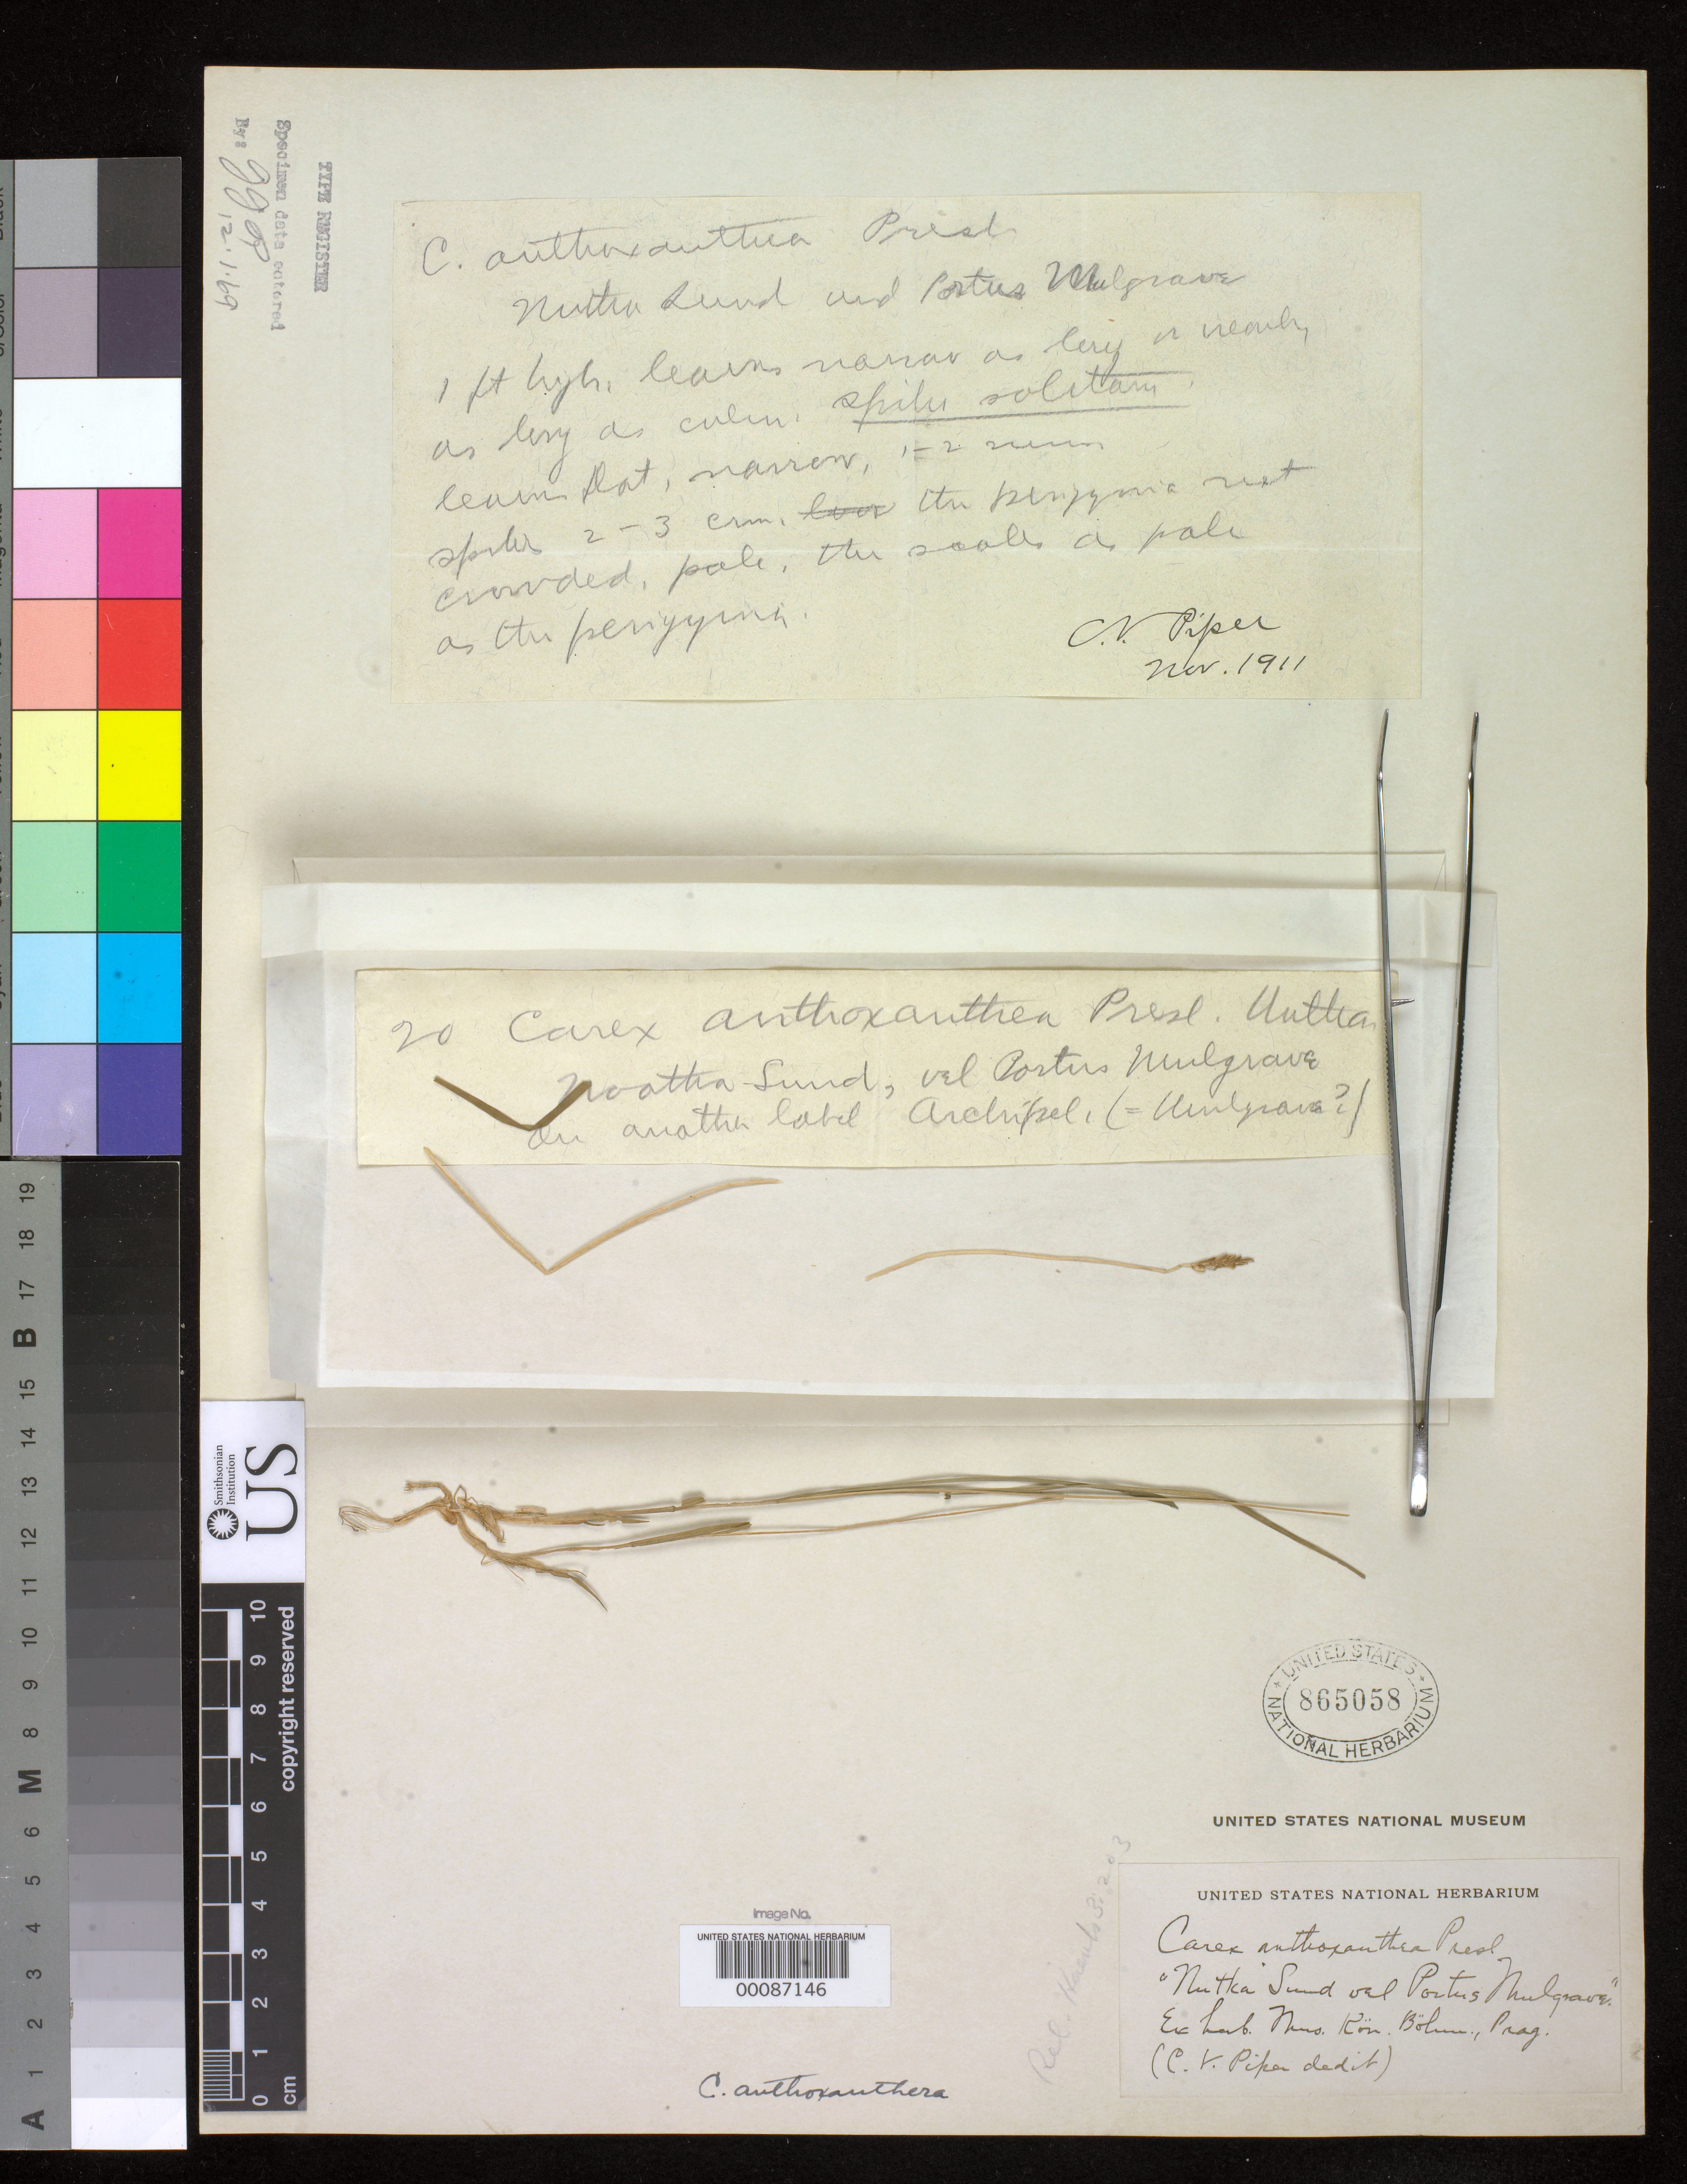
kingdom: Plantae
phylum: Tracheophyta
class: Liliopsida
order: Poales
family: Cyperaceae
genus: Carex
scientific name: Carex anthoxanthea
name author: J. Presl & C. Presl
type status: Type Collection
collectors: T. P. X. Haenke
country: United States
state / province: Alaska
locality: Nutka Sound ("Sinus Nutka").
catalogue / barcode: US 865058